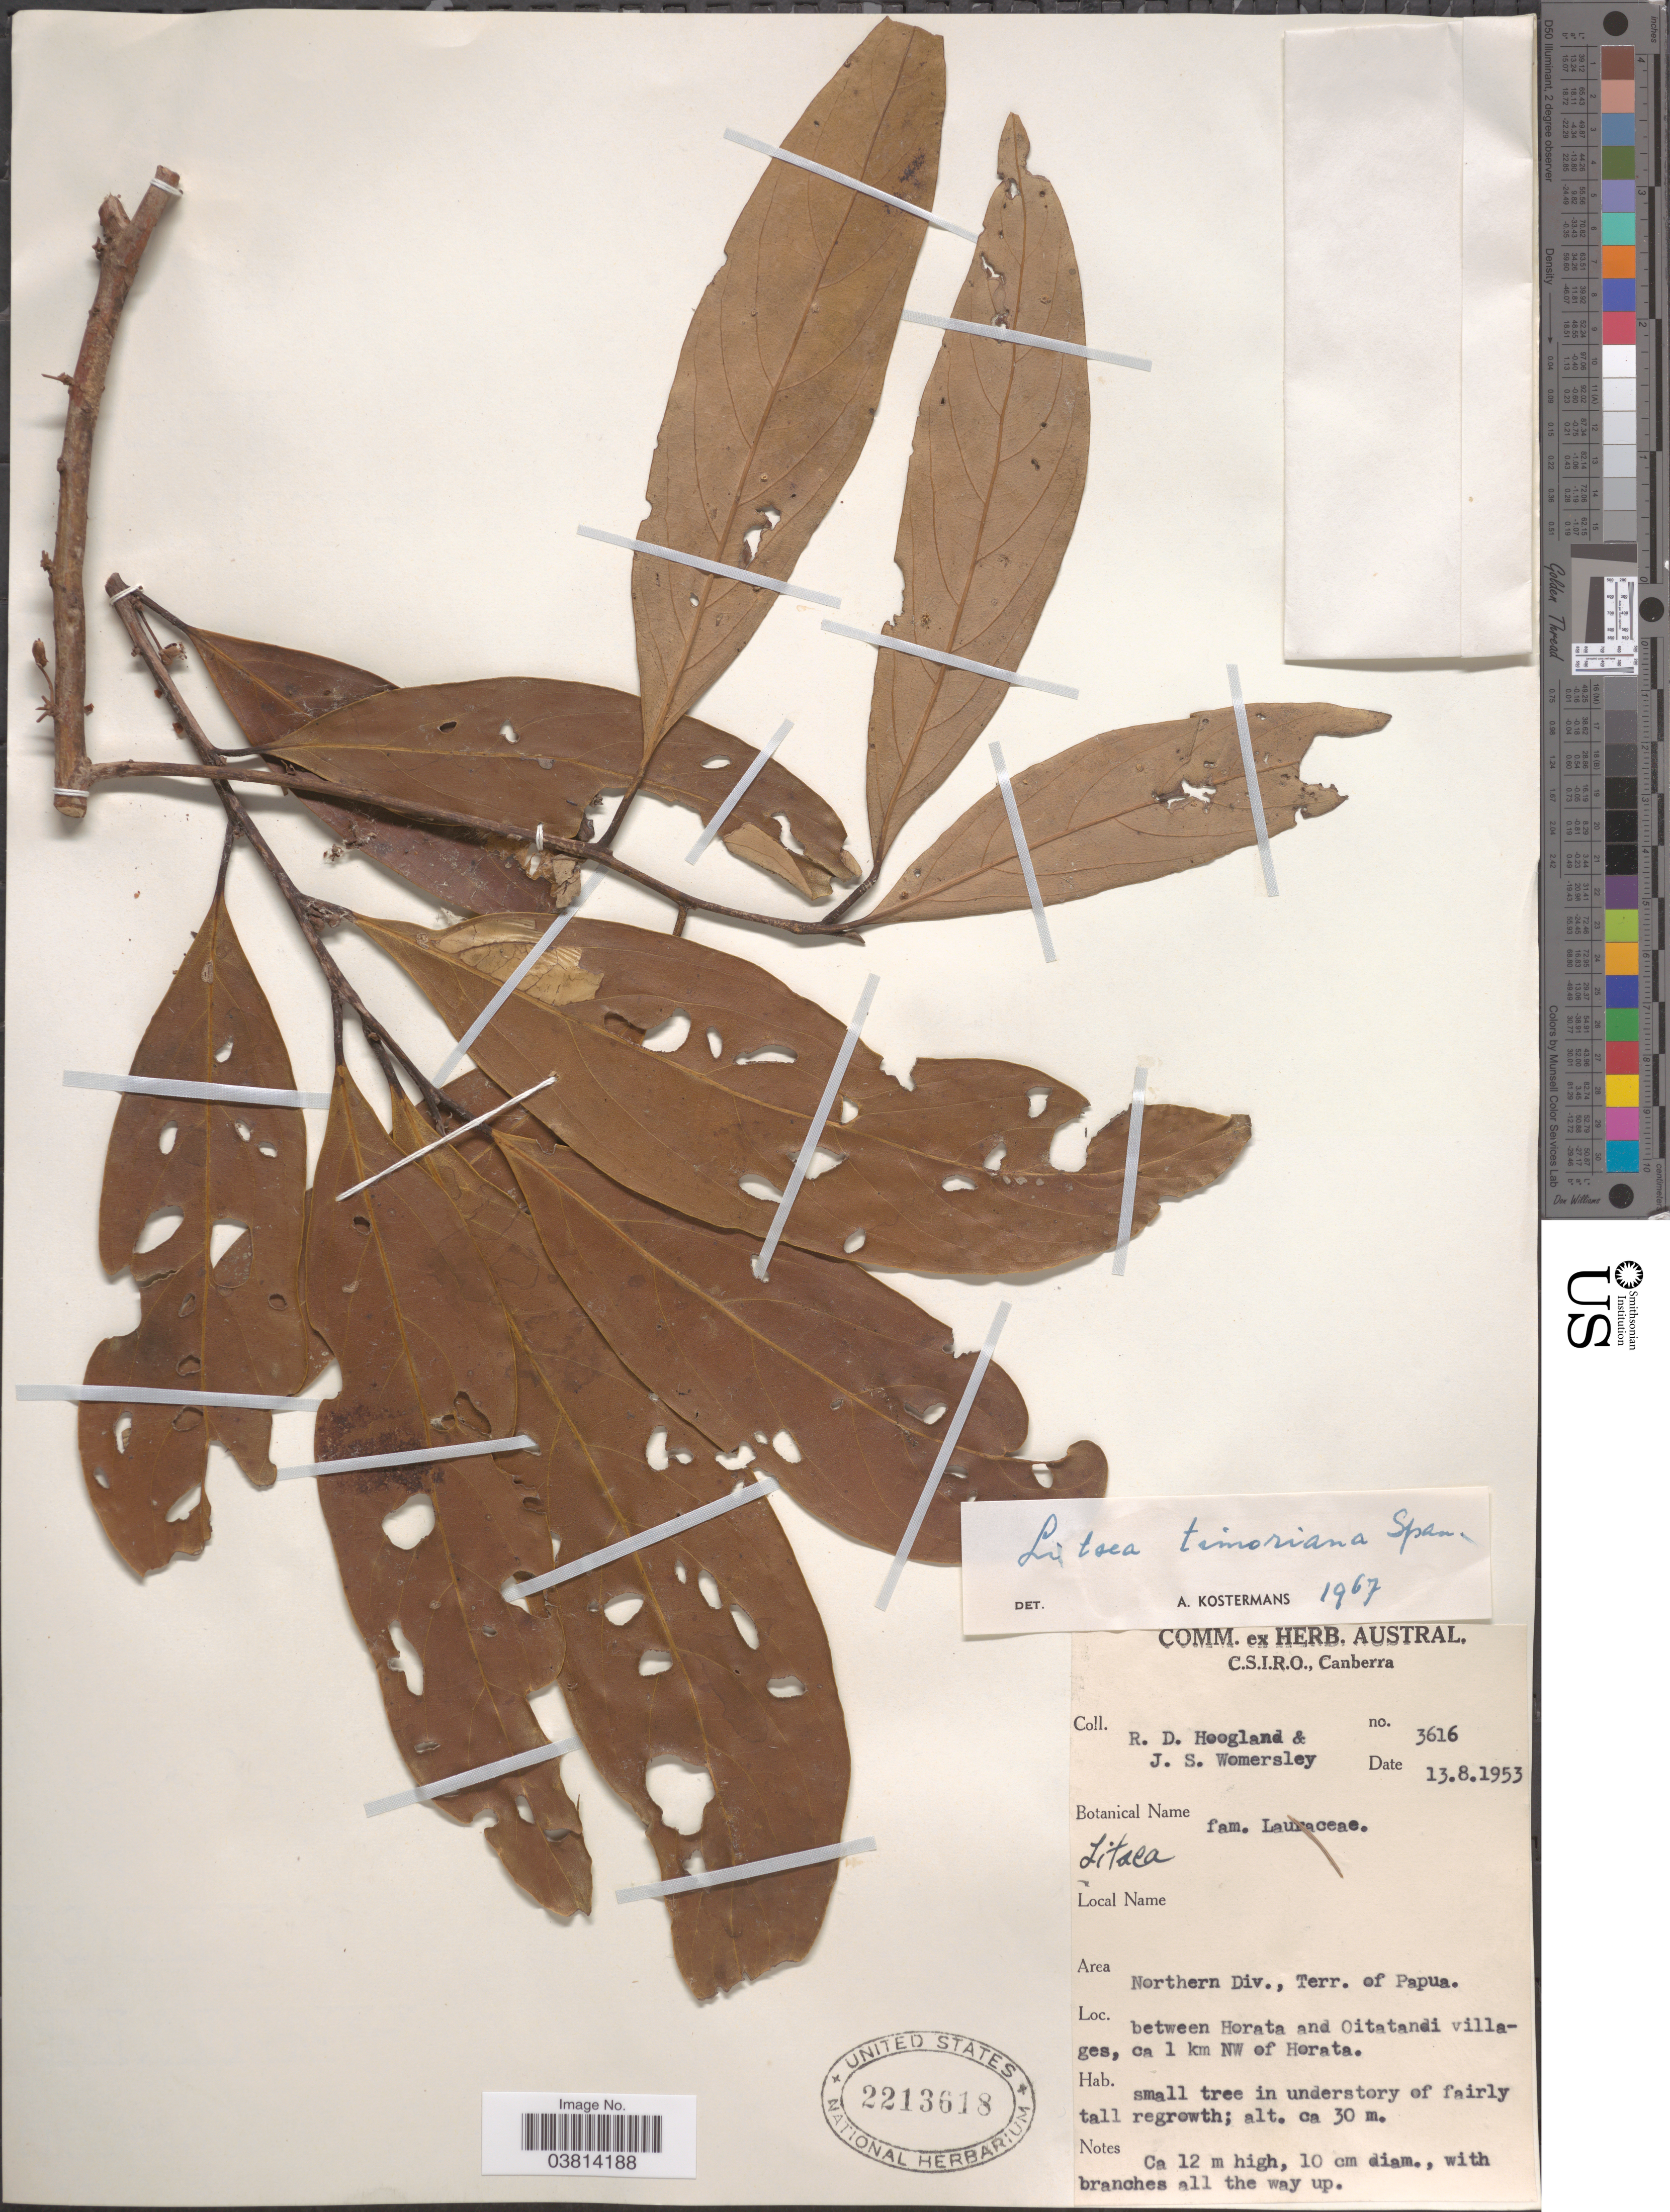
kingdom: Plantae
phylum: Tracheophyta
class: Magnoliopsida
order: Laurales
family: Lauraceae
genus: Litsea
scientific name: Litsea timoriana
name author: Span.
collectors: R. D. Hoogland & J. S. Womersley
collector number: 3616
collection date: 1953-08-13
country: Papua New Guinea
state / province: Northern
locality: Northern Div., Terr. of Papua. Between Horata and Oitatandi villages, ca 1 km NW of Horata.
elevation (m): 30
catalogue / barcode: US 2213618